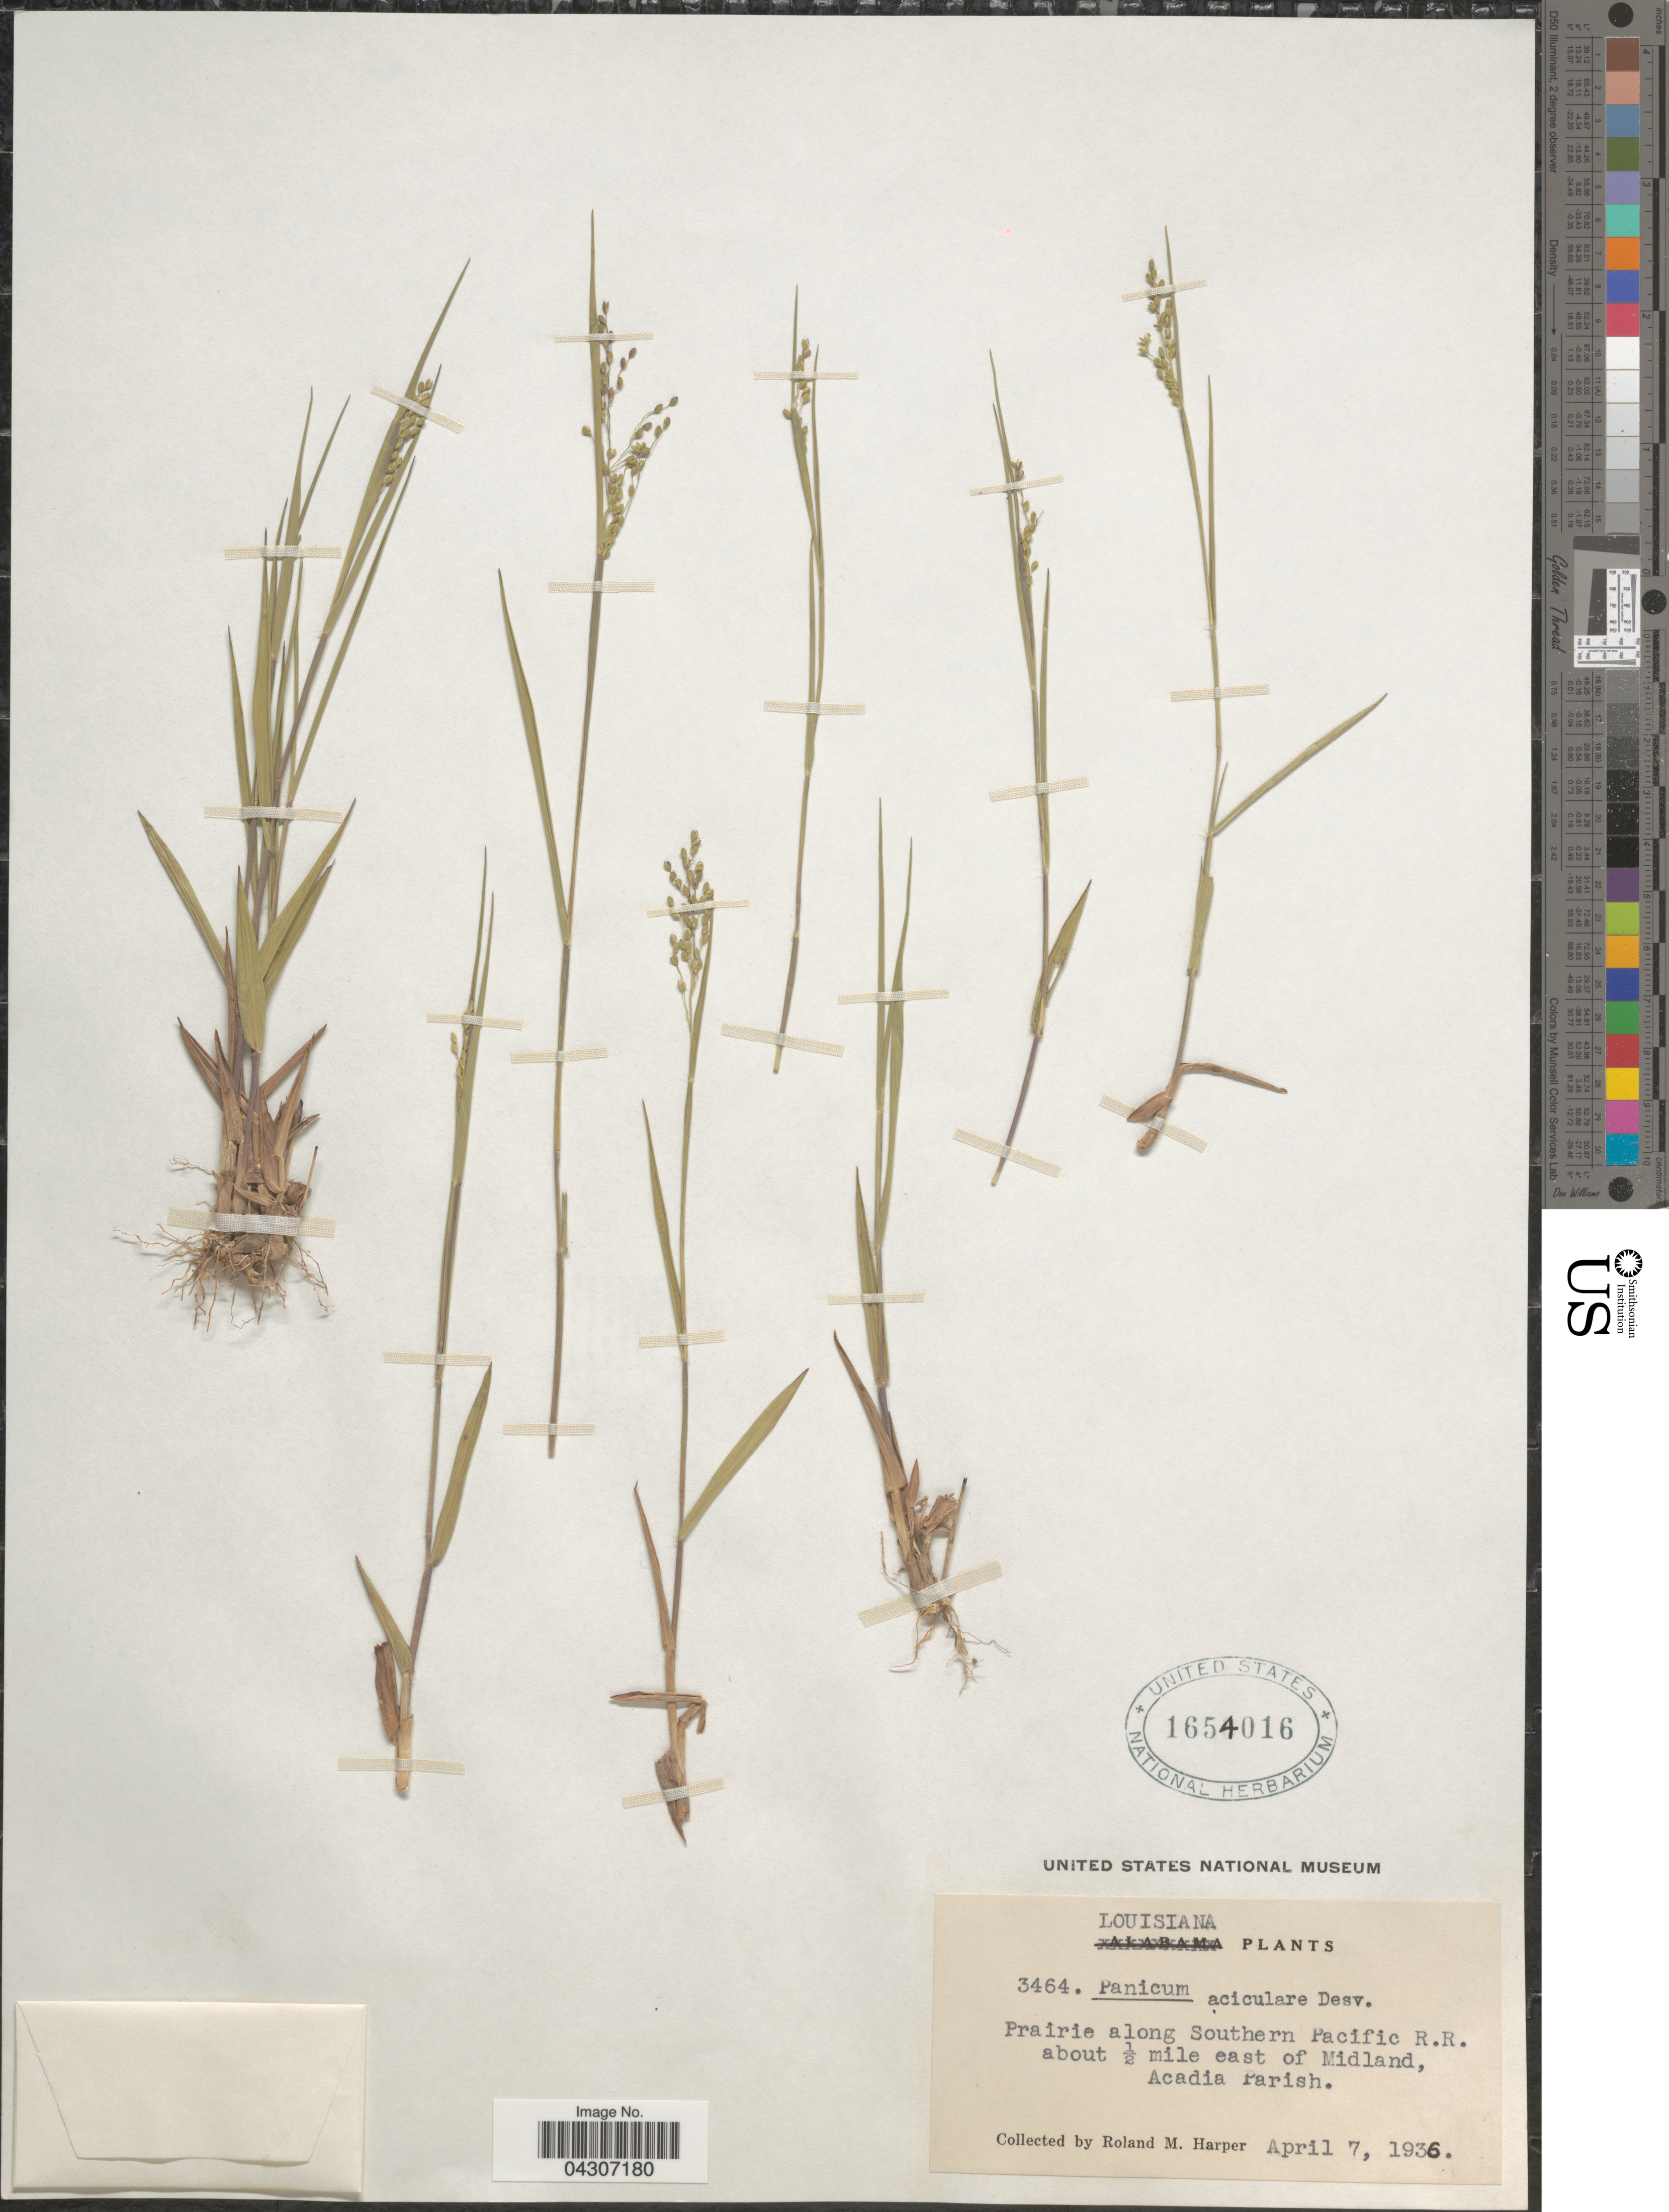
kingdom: Plantae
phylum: Tracheophyta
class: Liliopsida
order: Poales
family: Poaceae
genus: Dichanthelium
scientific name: Dichanthelium aciculare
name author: (Desv. ex Poir.) Gould & C.A. Clark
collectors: R. M. Harper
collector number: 3464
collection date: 1936-04-07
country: United States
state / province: Louisiana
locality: Prairie along Southern Pacific R. R. about ½ mile east of Midland, Acadia Parish.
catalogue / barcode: US 1654016